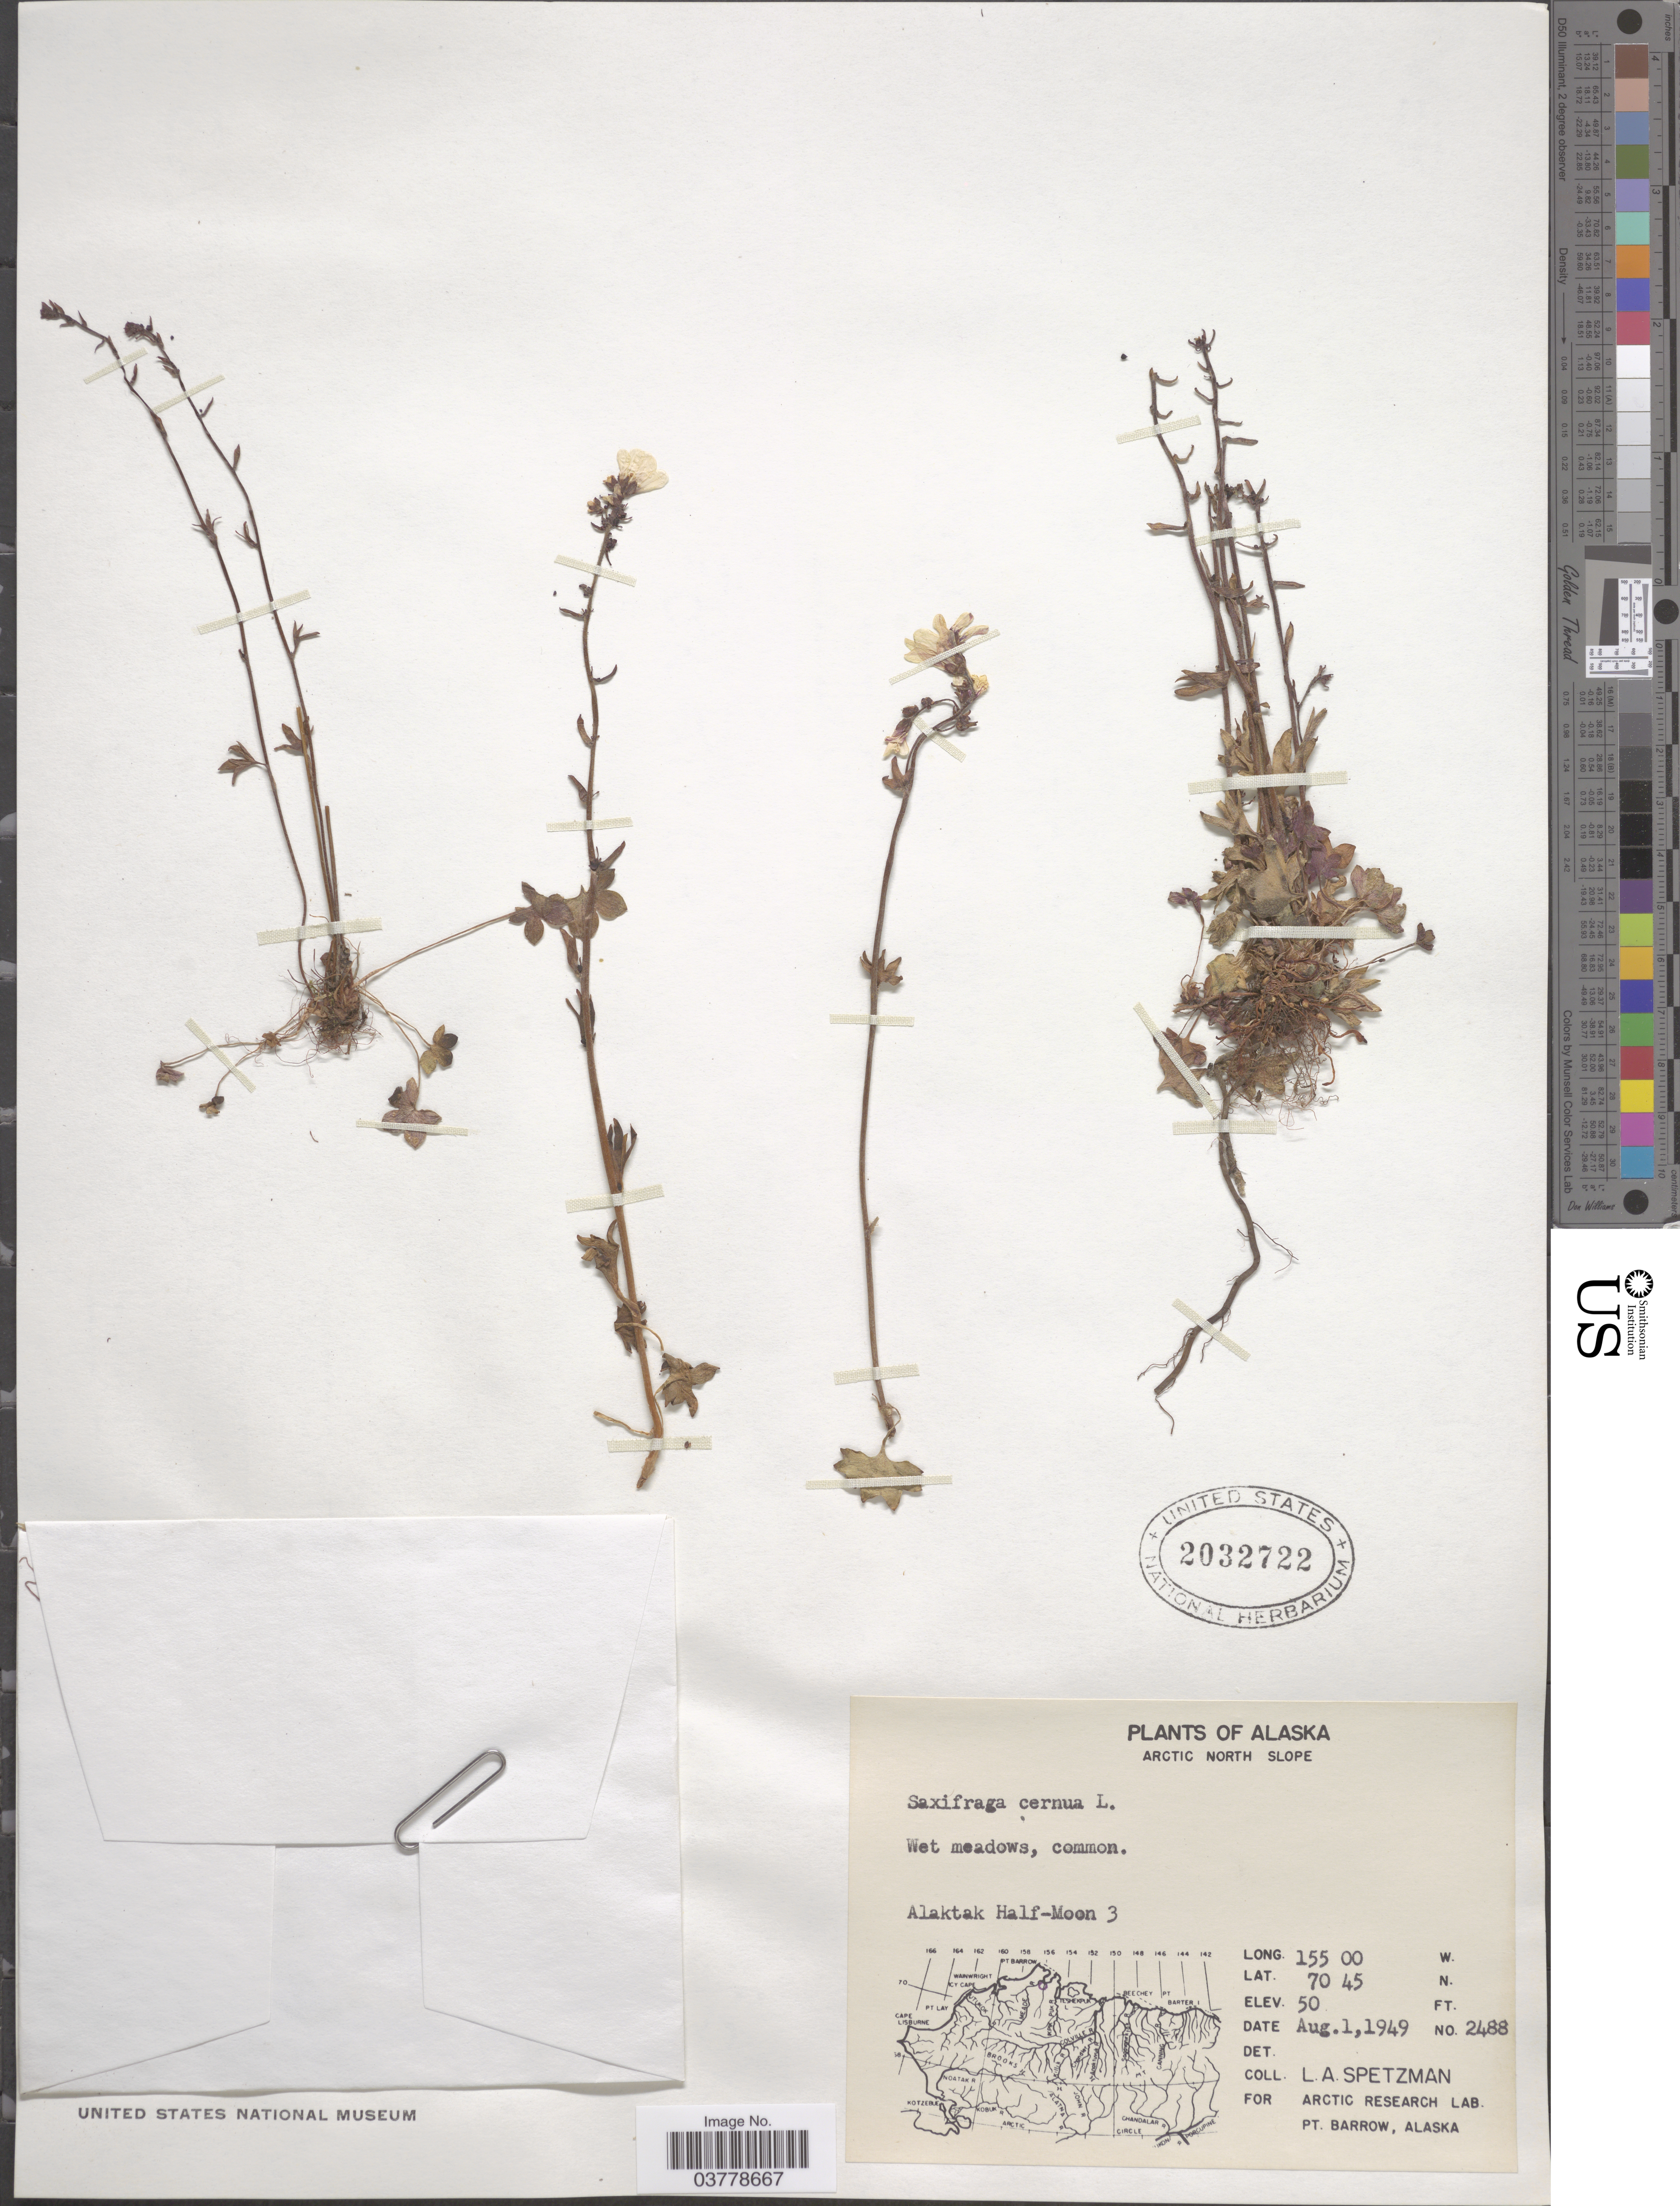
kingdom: Plantae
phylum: Tracheophyta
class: Magnoliopsida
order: Saxifragales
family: Saxifragaceae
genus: Saxifraga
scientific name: Saxifraga cernua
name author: L.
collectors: L. Spetzman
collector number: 2488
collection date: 1949-08-01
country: United States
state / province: Alaska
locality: Arctic North Slope. Alaktak Half-Moon 3.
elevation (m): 15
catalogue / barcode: US 2032722